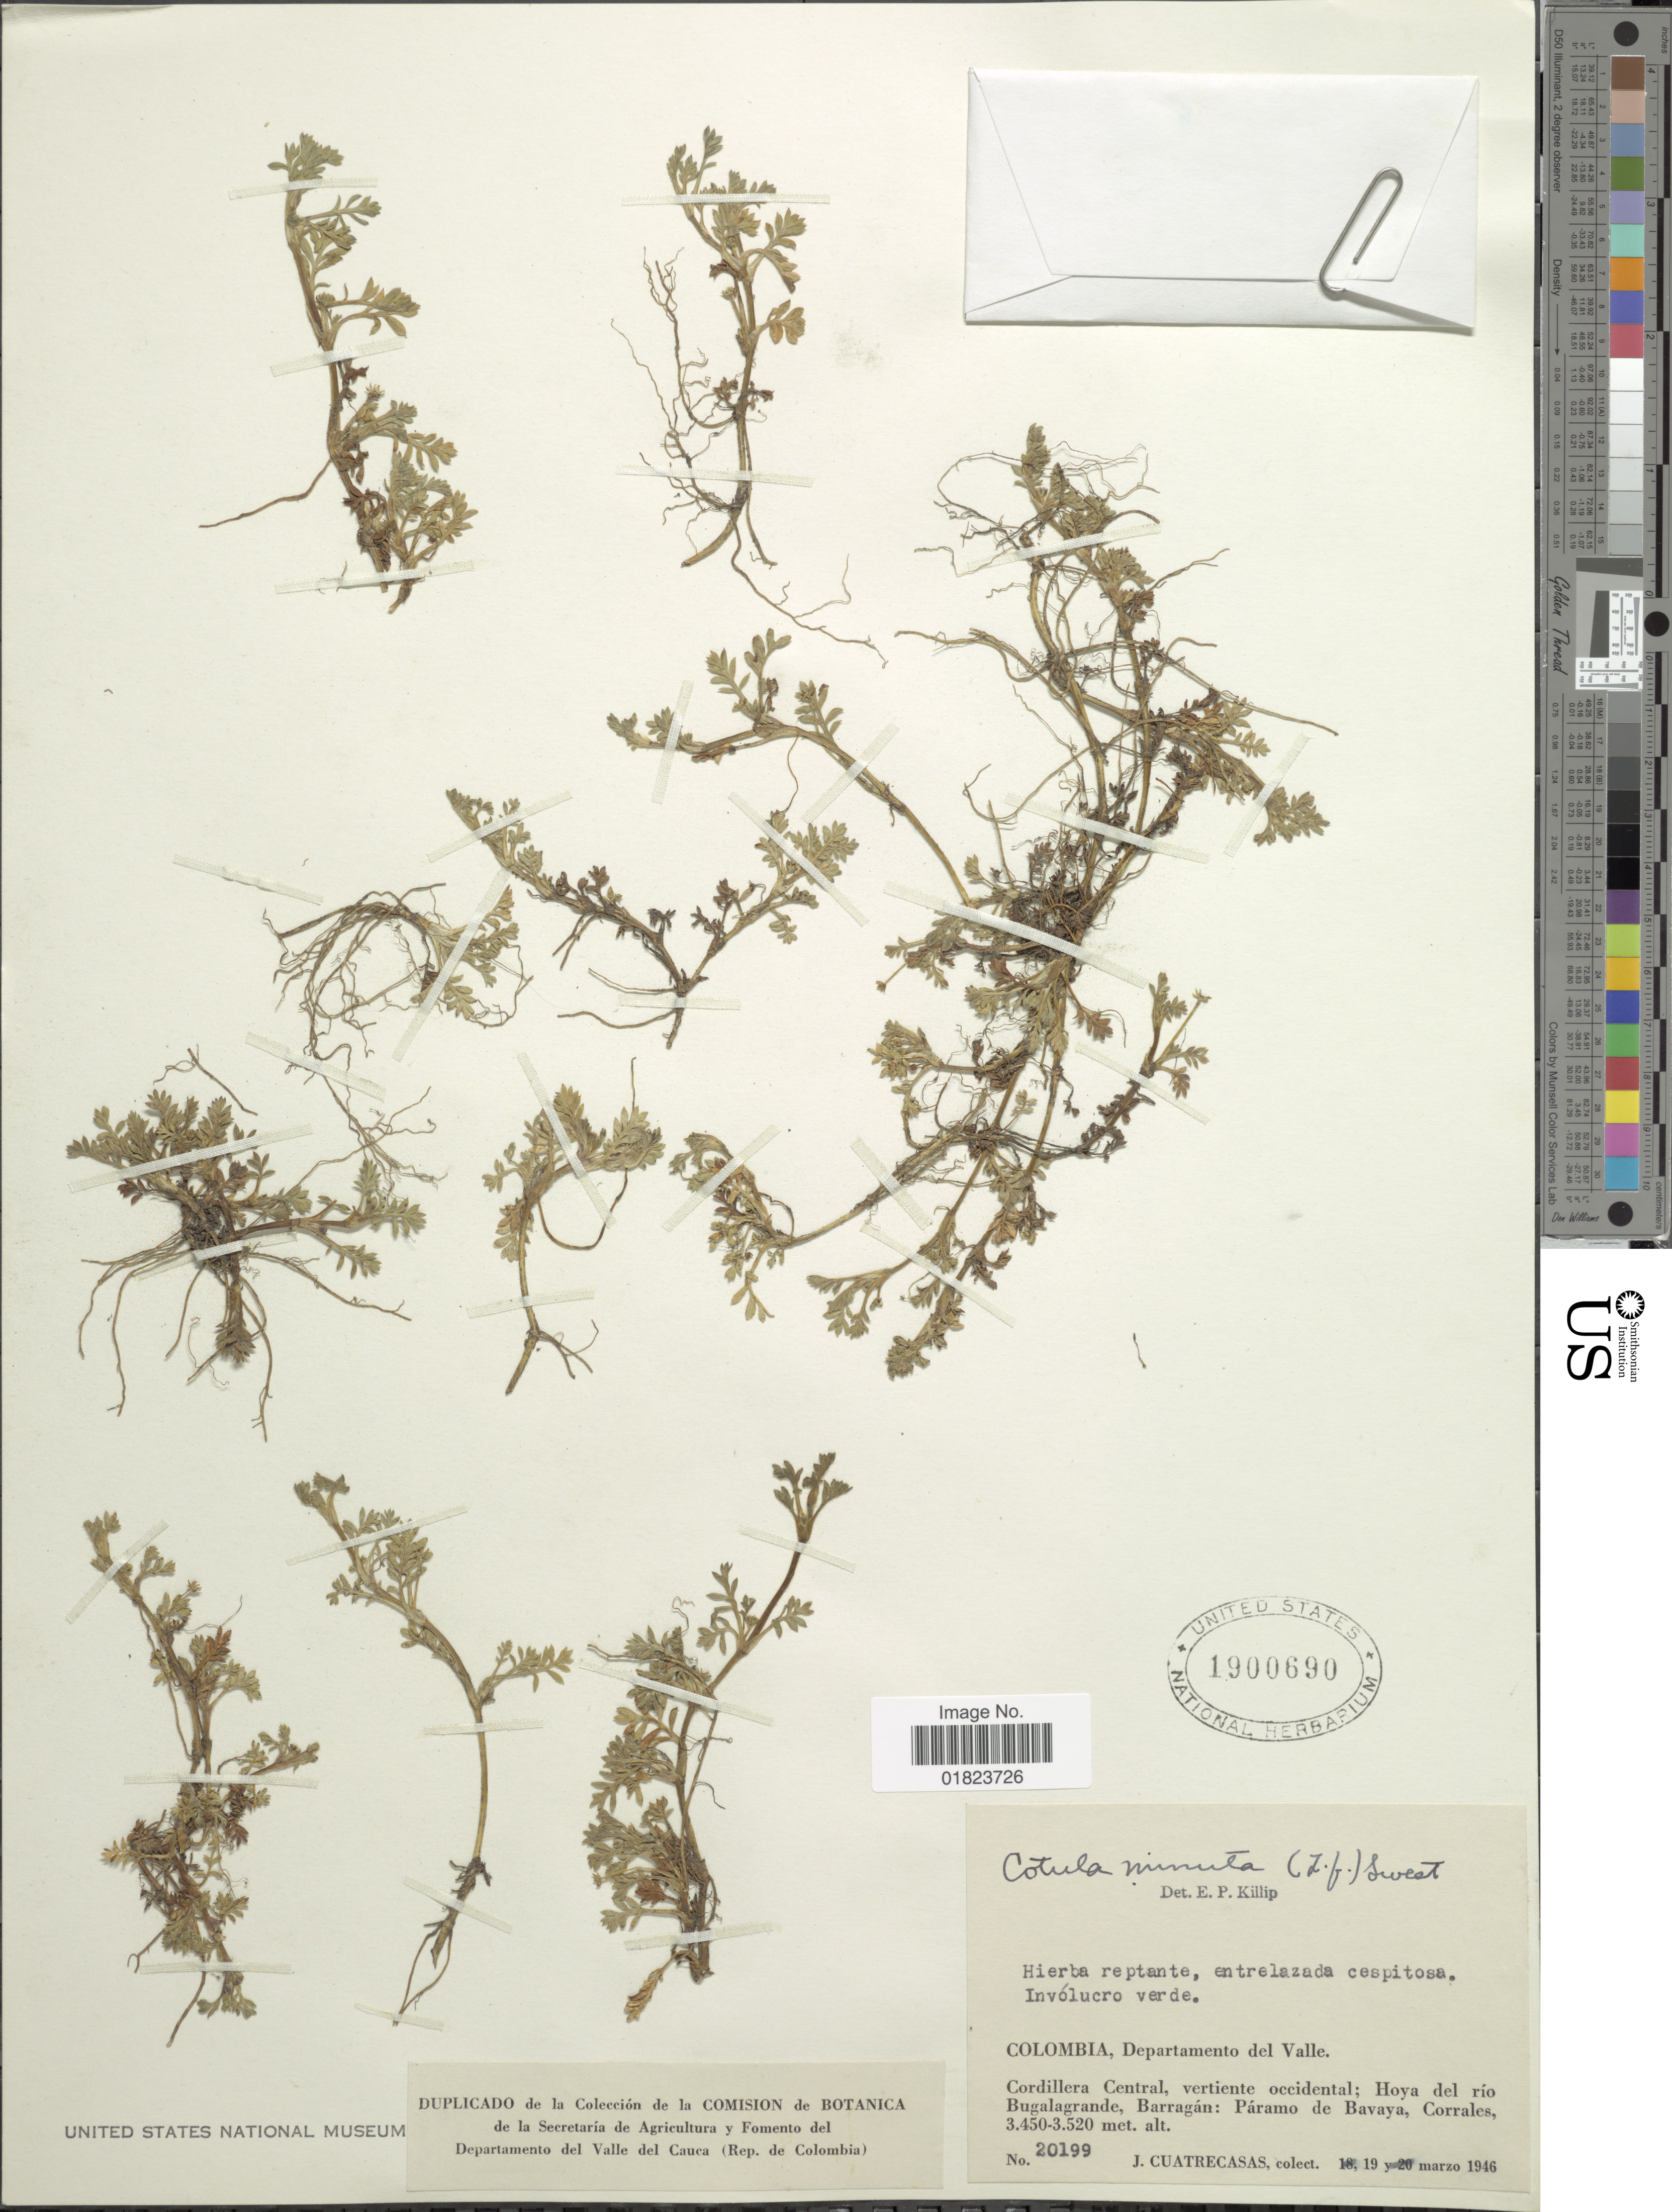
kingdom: Plantae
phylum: Tracheophyta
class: Magnoliopsida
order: Asterales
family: Asteraceae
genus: Cotula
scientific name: Cotula minuta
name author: G. Forst.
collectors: J. Cuatrecasas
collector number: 20199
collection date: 1946-03-19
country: Colombia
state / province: Valle del Cauca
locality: Colombia, Departamento del Valle. Cordillera Central, vertiente occidental; Hoya del rio Bugalagrande, Barragan; Paramo de Bavaya, Corrales.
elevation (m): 3450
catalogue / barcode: US 1900690